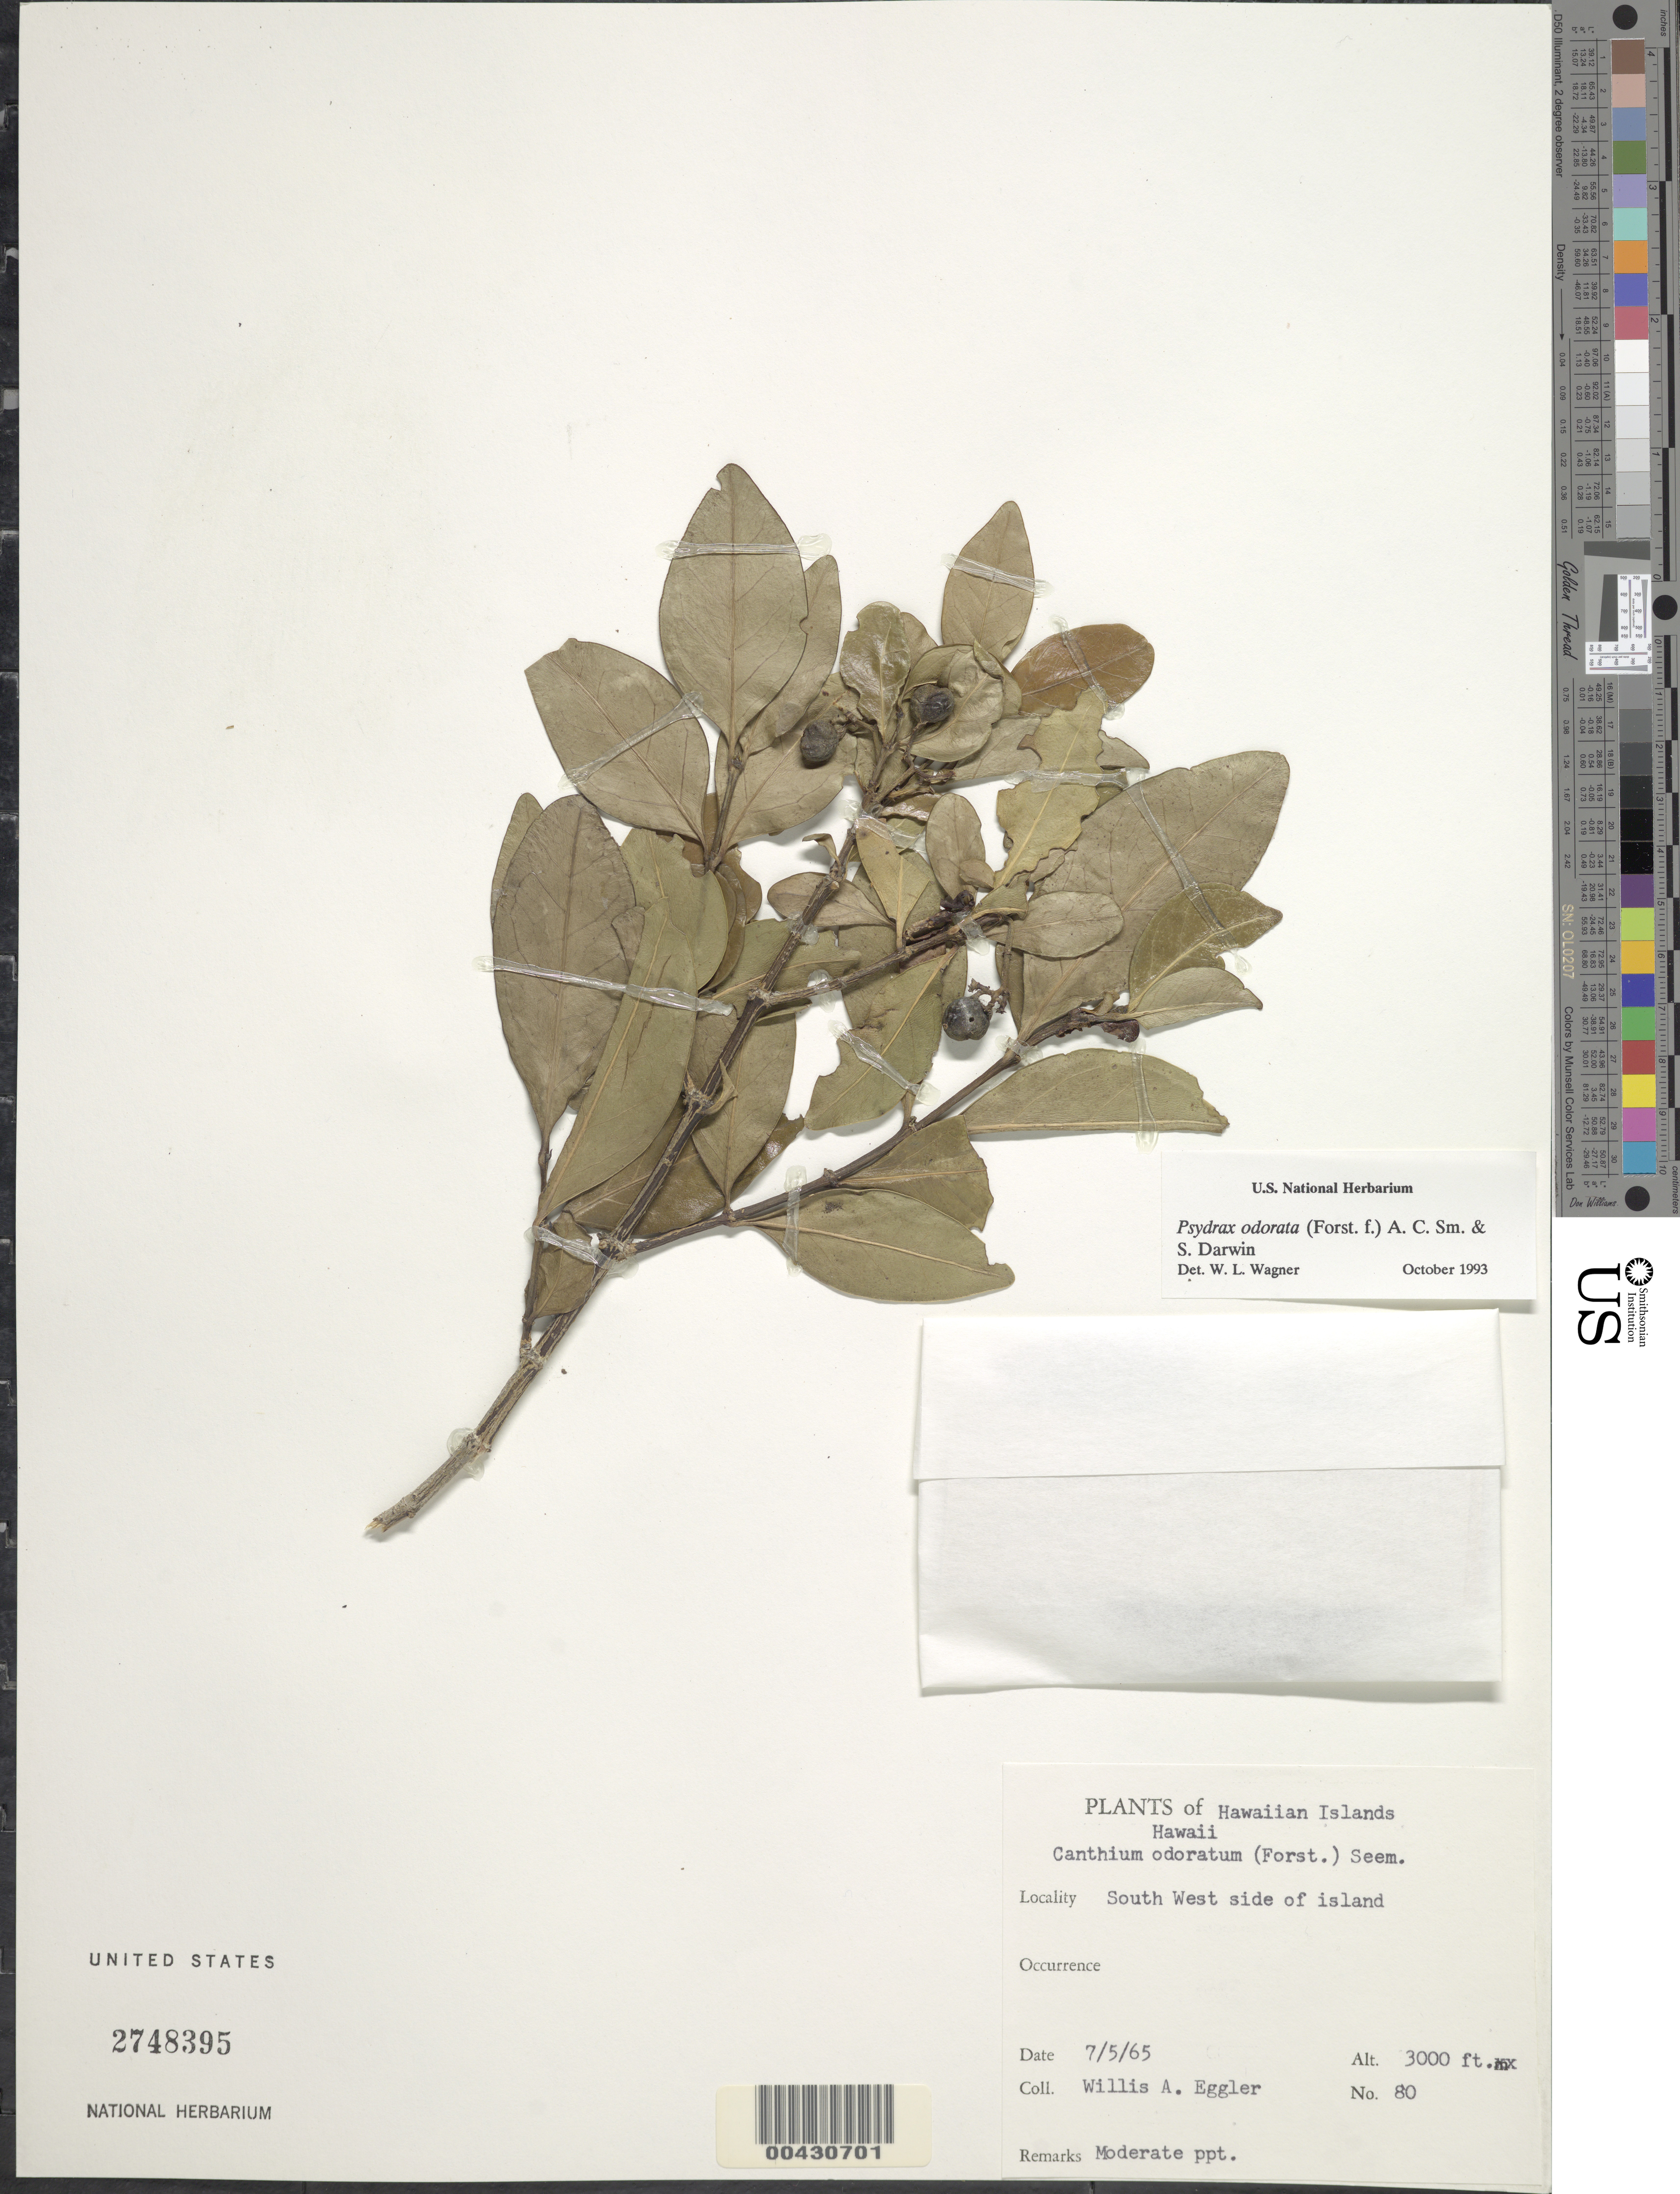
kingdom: Plantae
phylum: Tracheophyta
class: Magnoliopsida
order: Gentianales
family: Rubiaceae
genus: Psydrax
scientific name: Psydrax odorata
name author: (G. Forst.) A.C. Sm. & S.P. Darwin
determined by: Wagner, W. L., (BOT), Smithsonian Institution - National Museum of Natural History (UNITED STATES)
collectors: W. A. Eggler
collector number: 80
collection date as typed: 7 May 1965 or 5 Jul 1965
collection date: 1965-05-07 or 1965-07-05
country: United States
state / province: Hawaii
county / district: Hawaii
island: Hawaii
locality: South West side of island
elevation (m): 914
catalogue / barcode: US 2748395